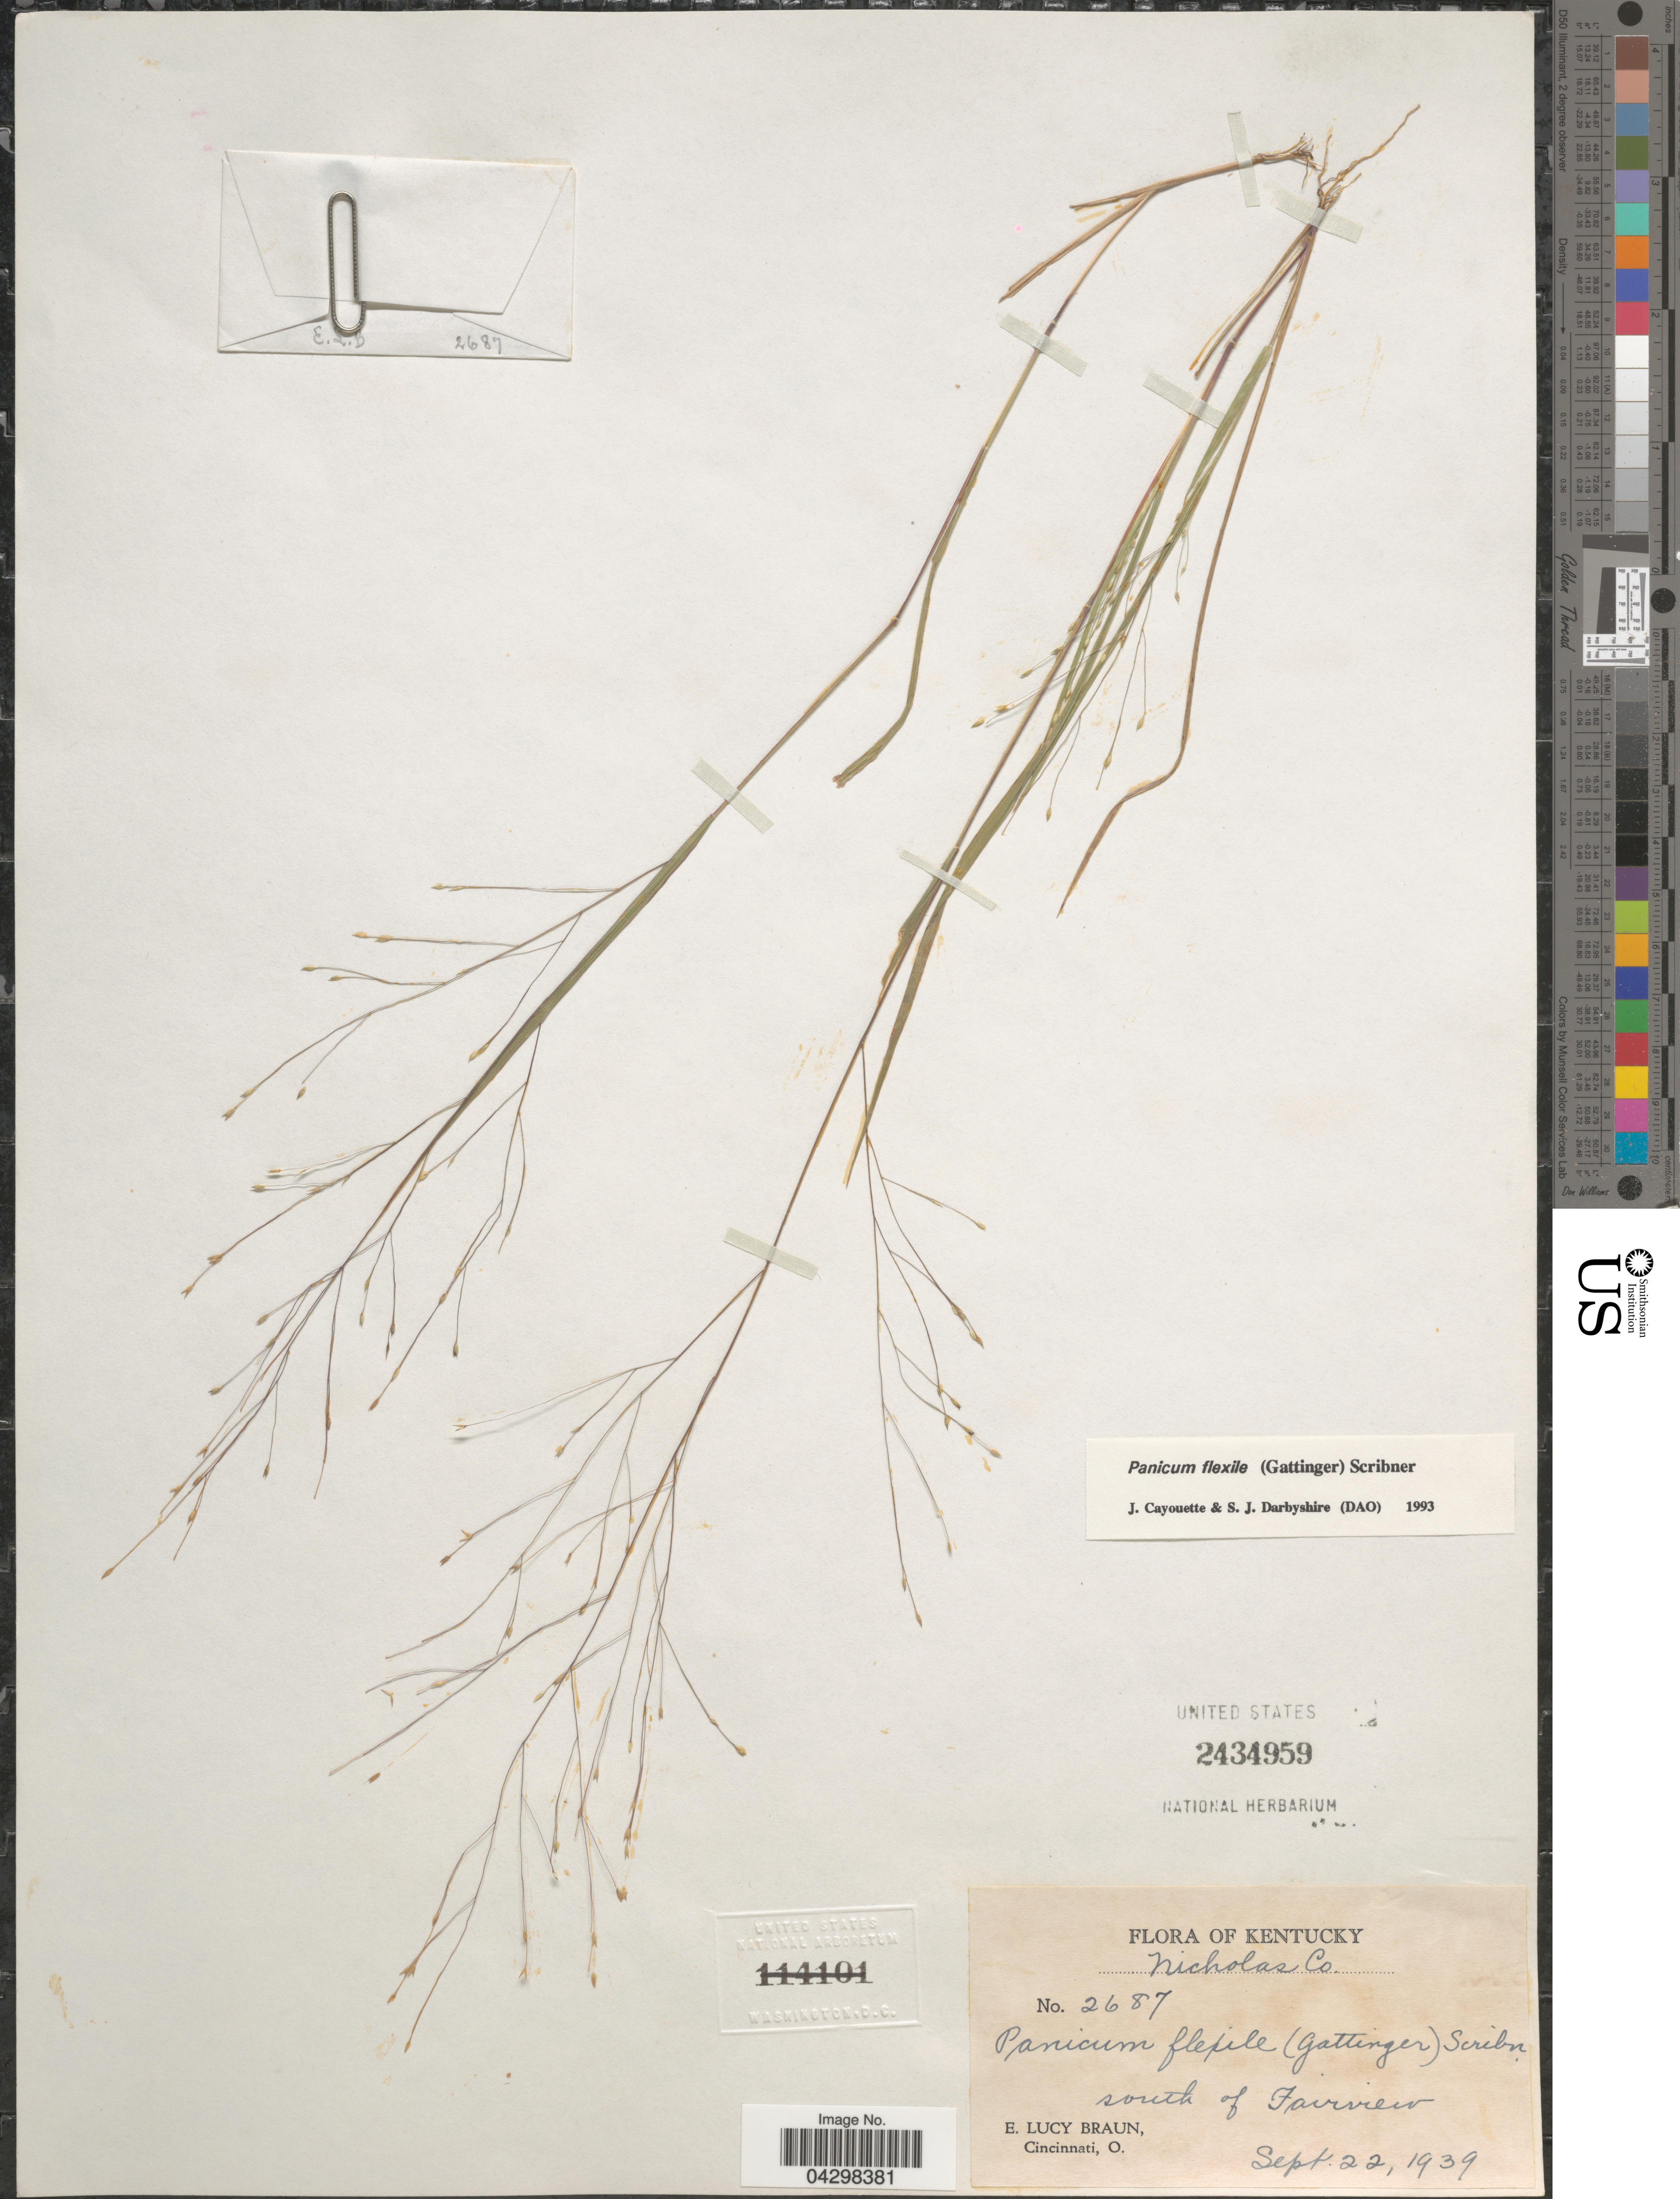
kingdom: Plantae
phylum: Tracheophyta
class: Liliopsida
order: Poales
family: Poaceae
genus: Panicum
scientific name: Panicum flexile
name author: (Gatt.) Scribn.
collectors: E. L. Braun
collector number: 2687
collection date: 1939-09-22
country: United States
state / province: Kentucky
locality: Nicholas Co. South of Fairview.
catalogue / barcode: US 2434959